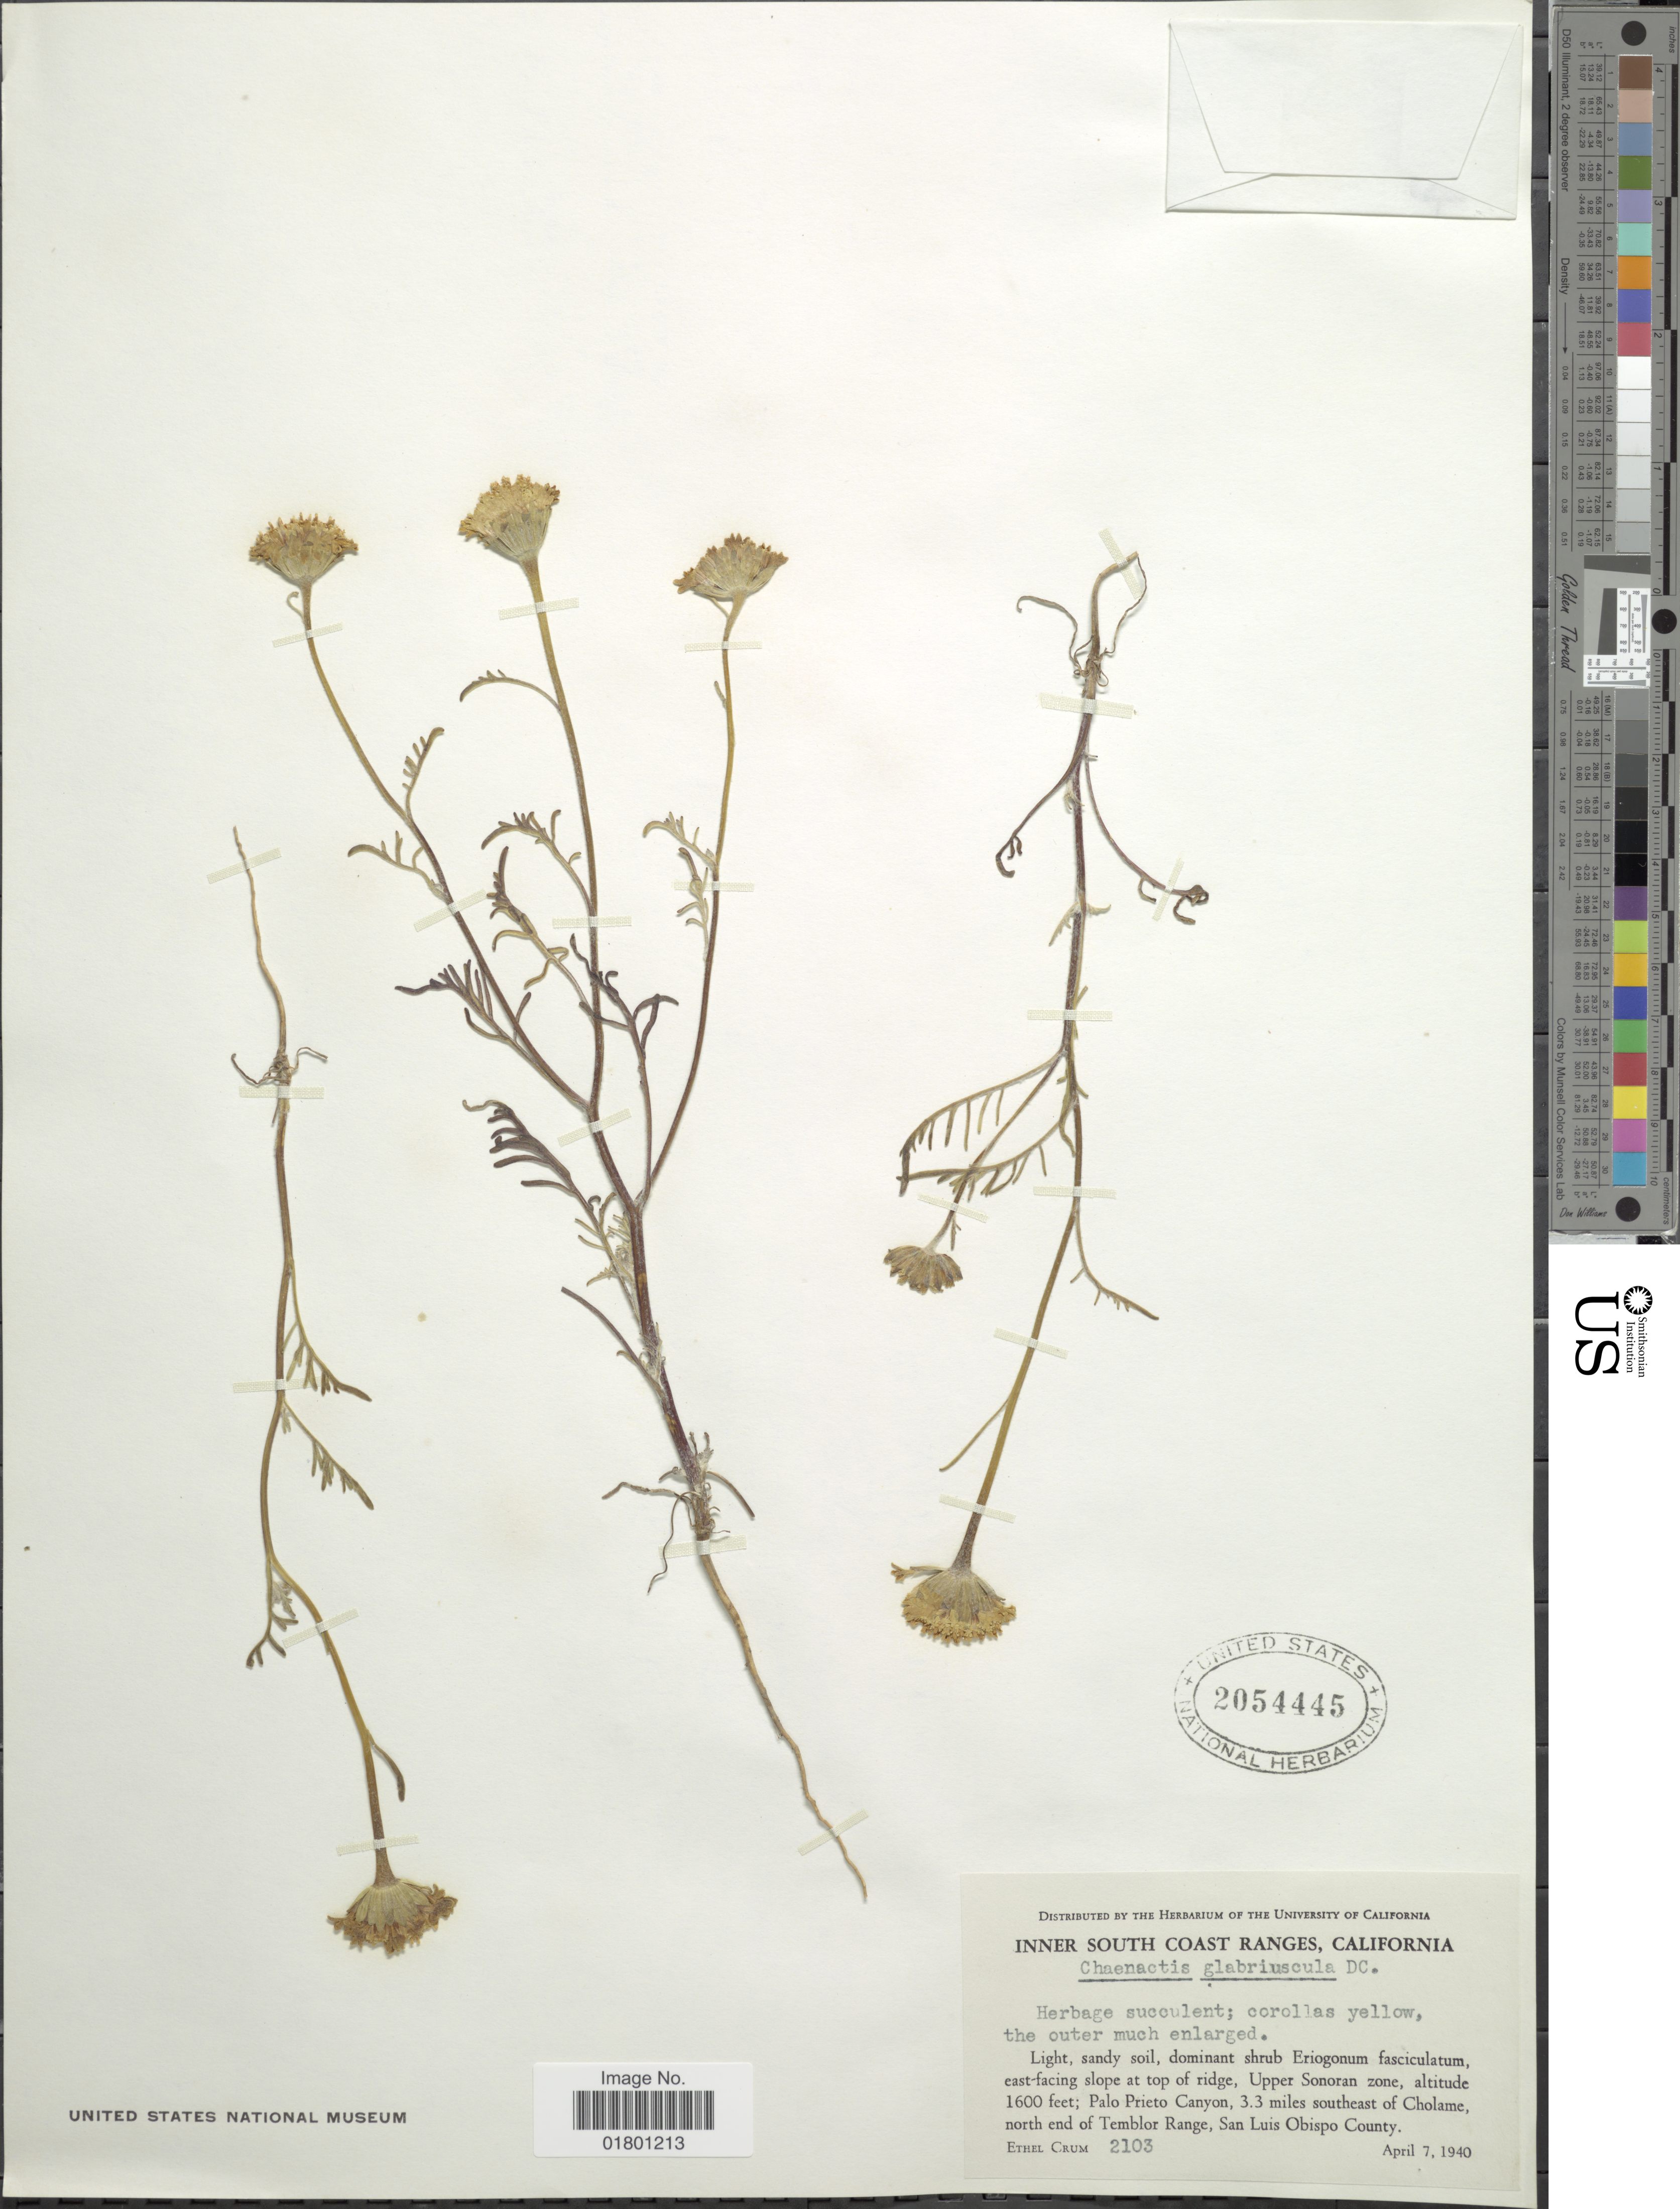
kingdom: Plantae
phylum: Tracheophyta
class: Magnoliopsida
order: Asterales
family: Asteraceae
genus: Chaenactis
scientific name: Chaenactis glabriuscula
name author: DC.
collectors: E. K. Crum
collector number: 2103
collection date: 1940-04-07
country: United States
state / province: California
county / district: San Luis Obispo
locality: Inner South Coast Ranges, east-facing slope at top of ridge, Upper Sonoran zone, Palo Prieto Canyon, 3.3 miles southeast of Cholame, north end of Temblor Range, San Luis Obispo County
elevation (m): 488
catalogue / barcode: US 2054445